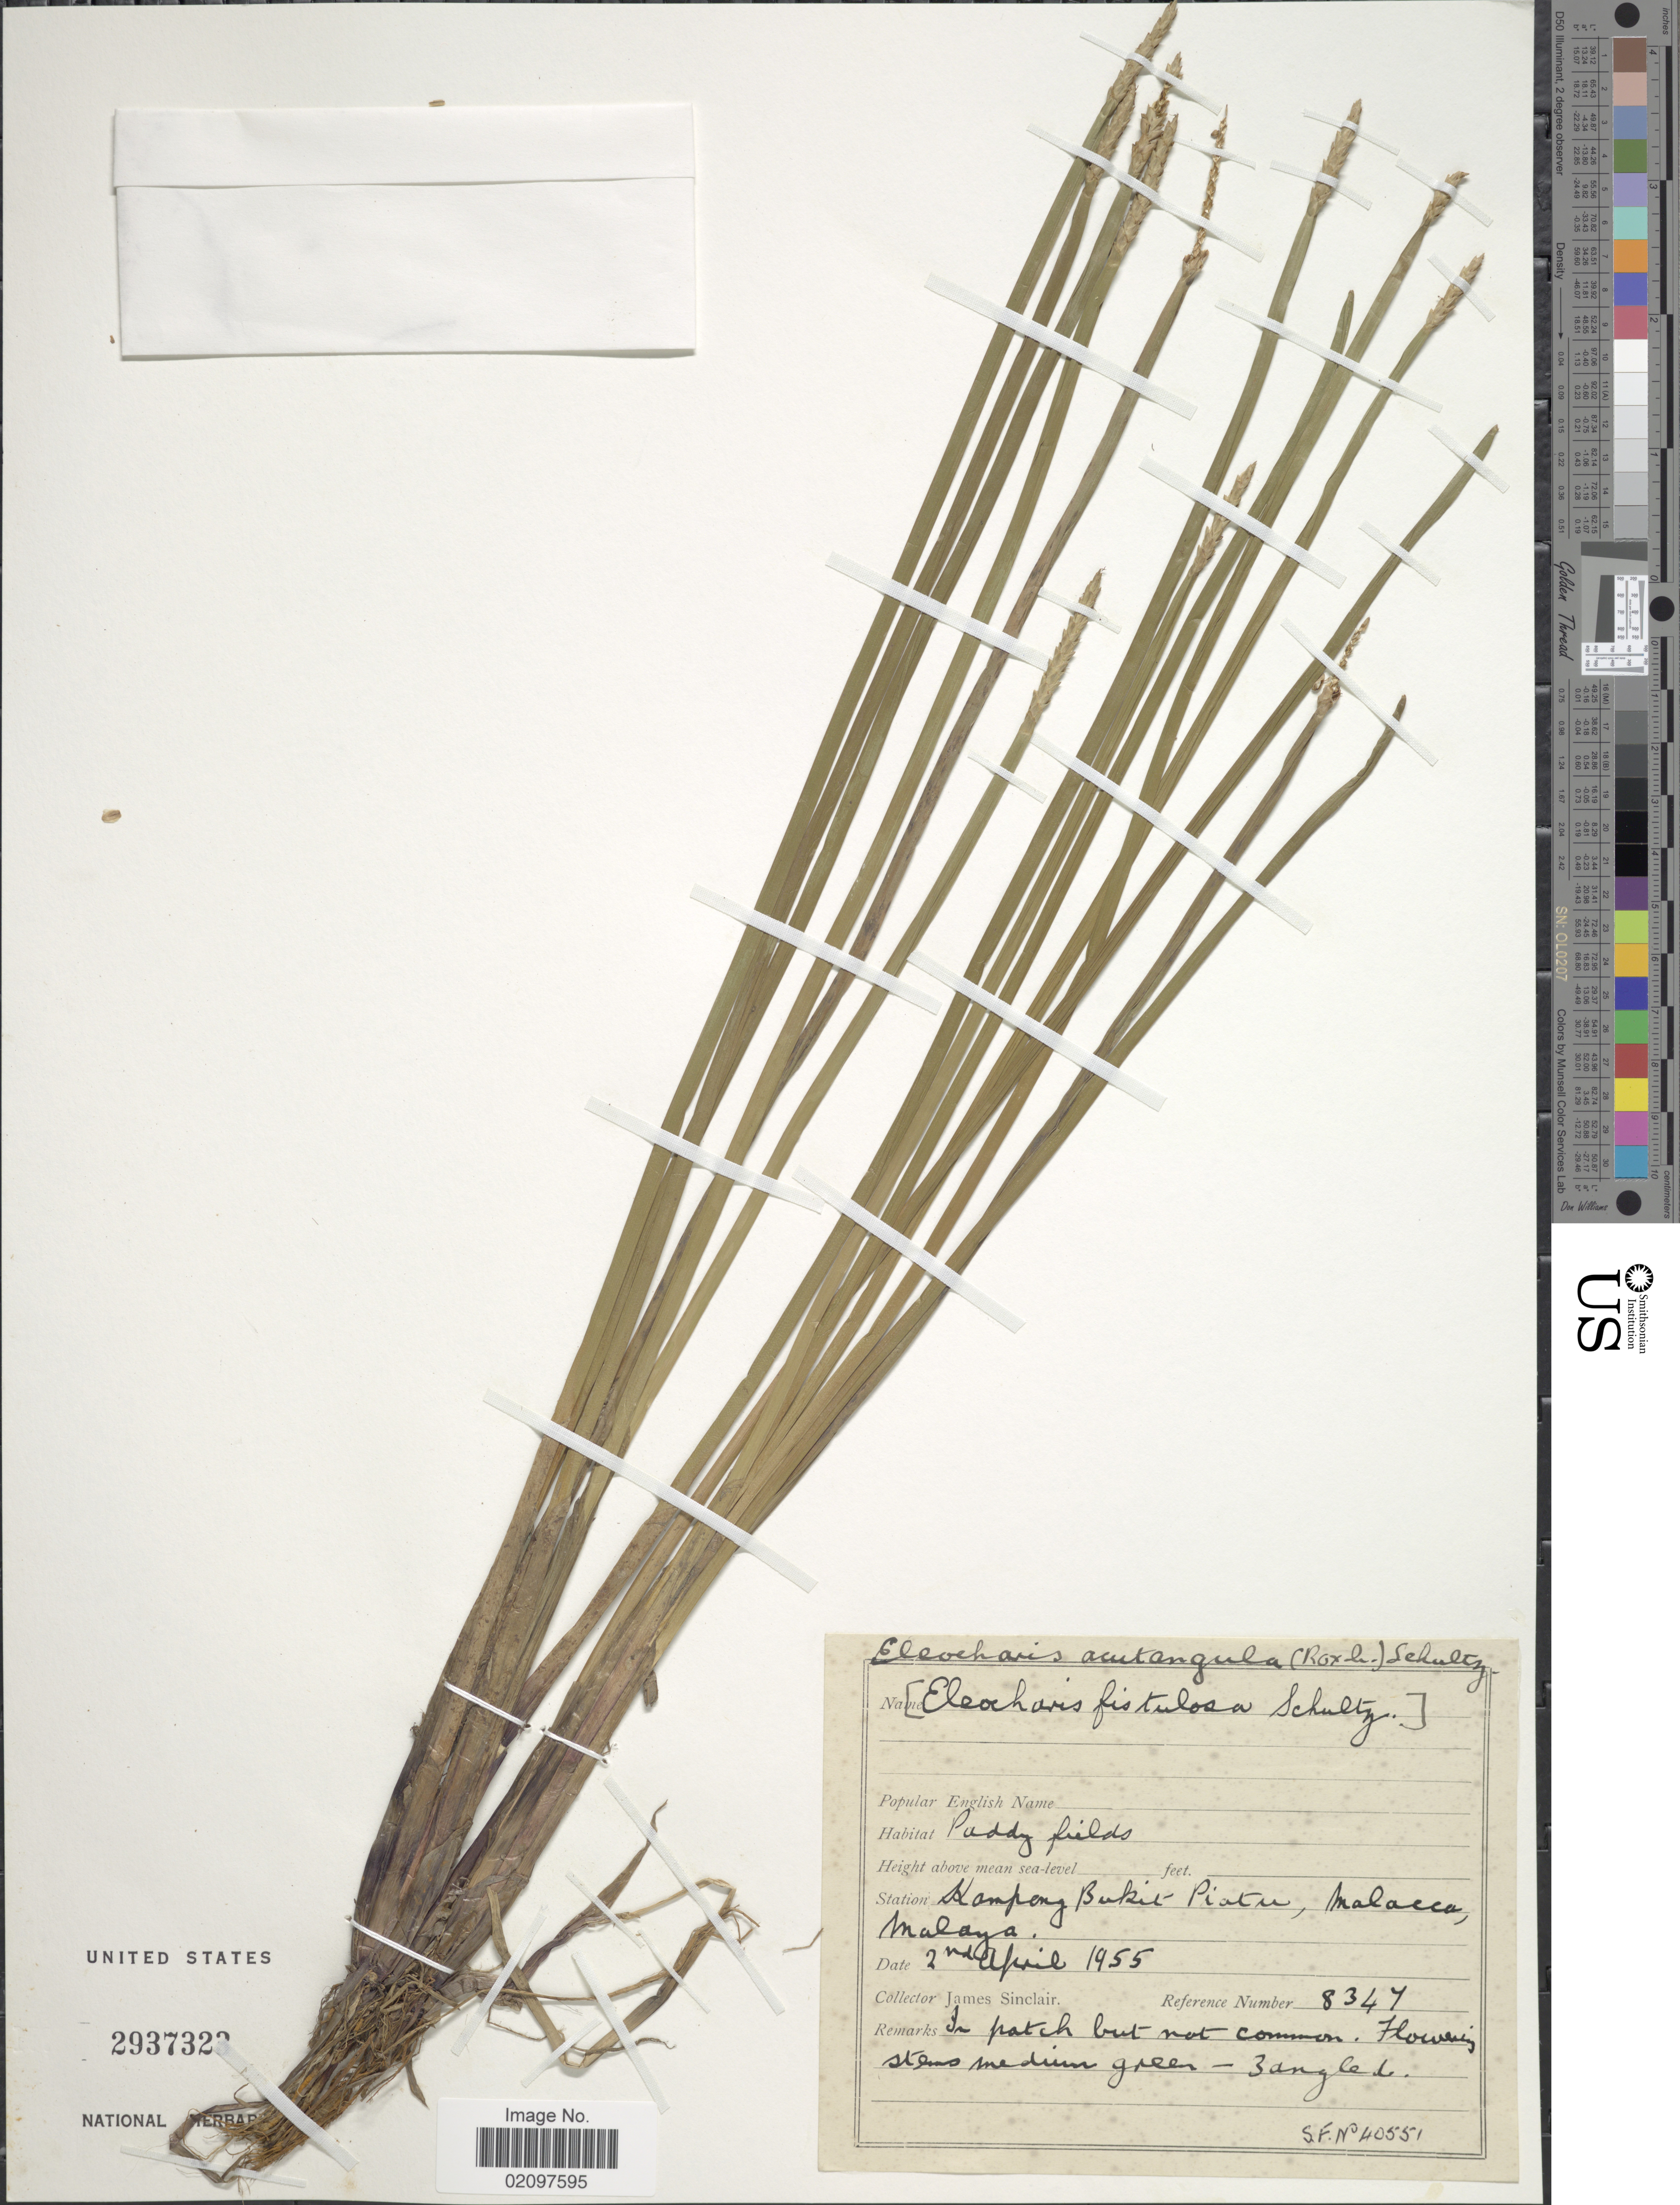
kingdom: Plantae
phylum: Tracheophyta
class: Liliopsida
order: Poales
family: Cyperaceae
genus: Eleocharis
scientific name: Eleocharis acutangula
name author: (Roxb.) Schult.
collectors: J. Sinclair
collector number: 8347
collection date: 1955-04-02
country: Malaysia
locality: Kampung Bukit Piatu, Malacca, Malaya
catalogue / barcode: US 2937322